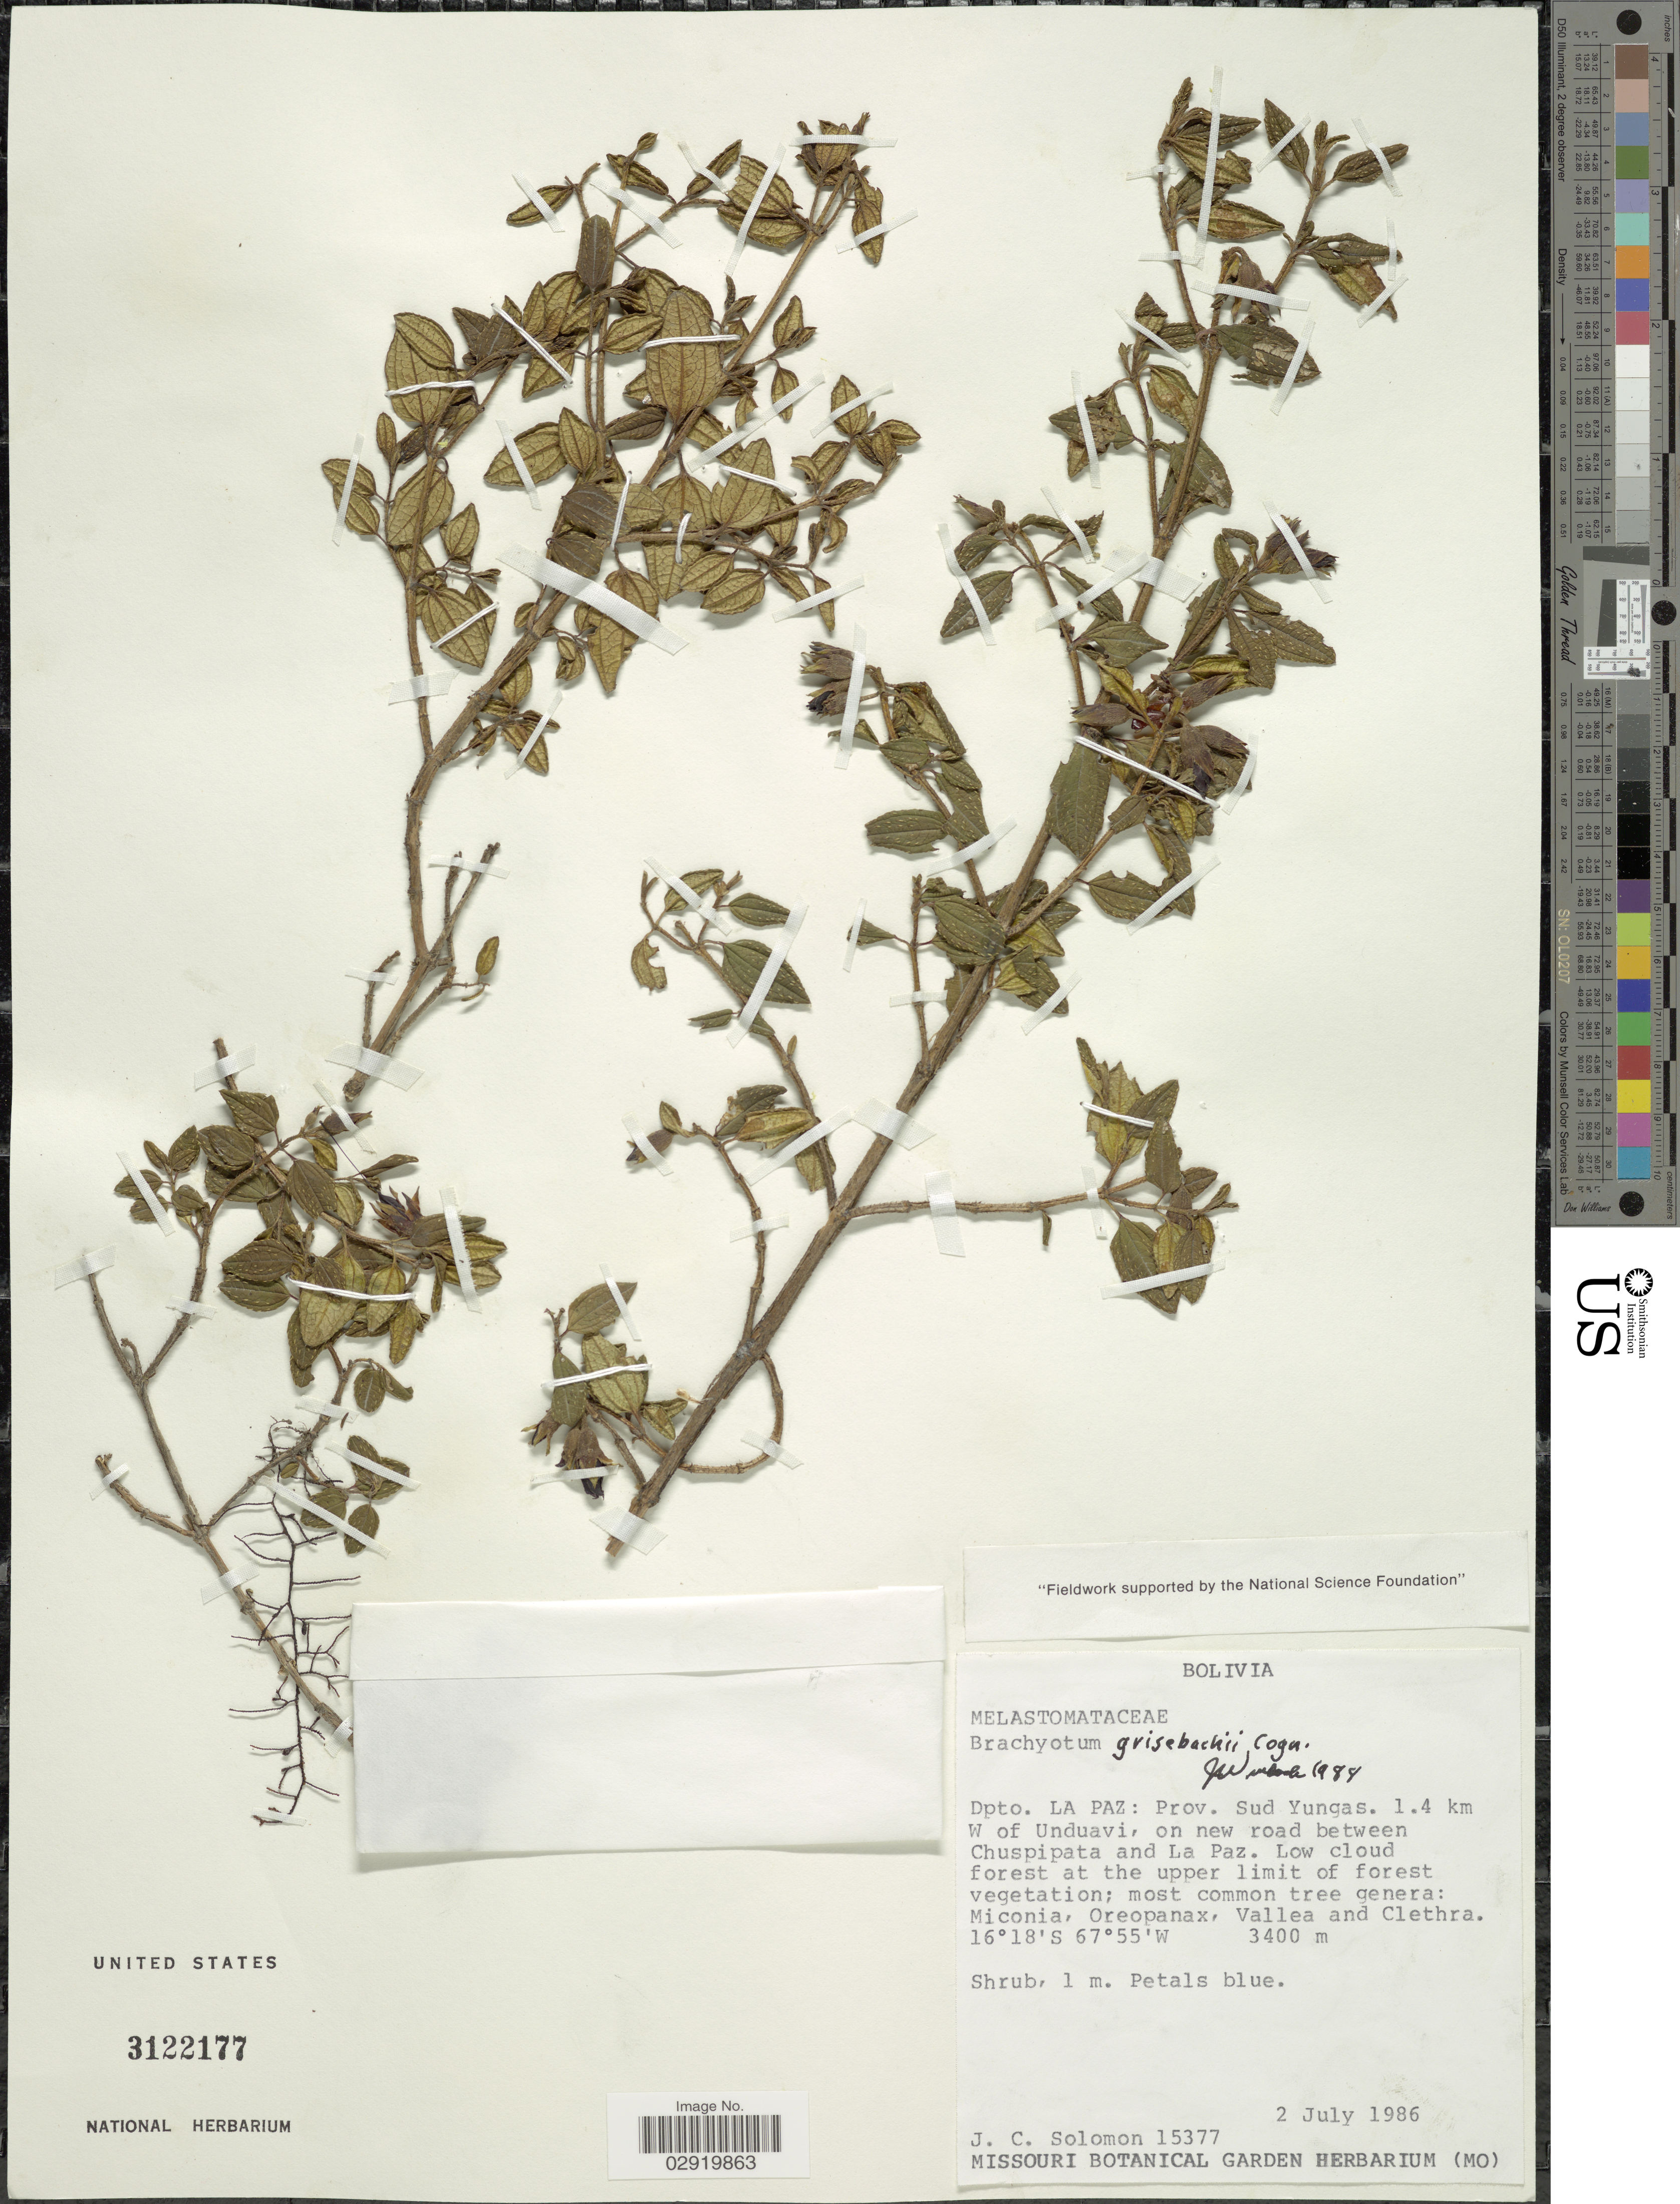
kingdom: Plantae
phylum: Tracheophyta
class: Magnoliopsida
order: Myrtales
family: Melastomataceae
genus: Brachyotum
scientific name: Brachyotum grisebachii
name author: Cogn.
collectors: J. C. Solomon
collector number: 15377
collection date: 1986-07-02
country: Bolivia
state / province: La Paz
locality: Dpto. La Paz: Prov. Sud Yungas. 1.4 km W of Unduavi, on new road between Chuspipata and La Paz.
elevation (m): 3400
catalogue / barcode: US 3122177